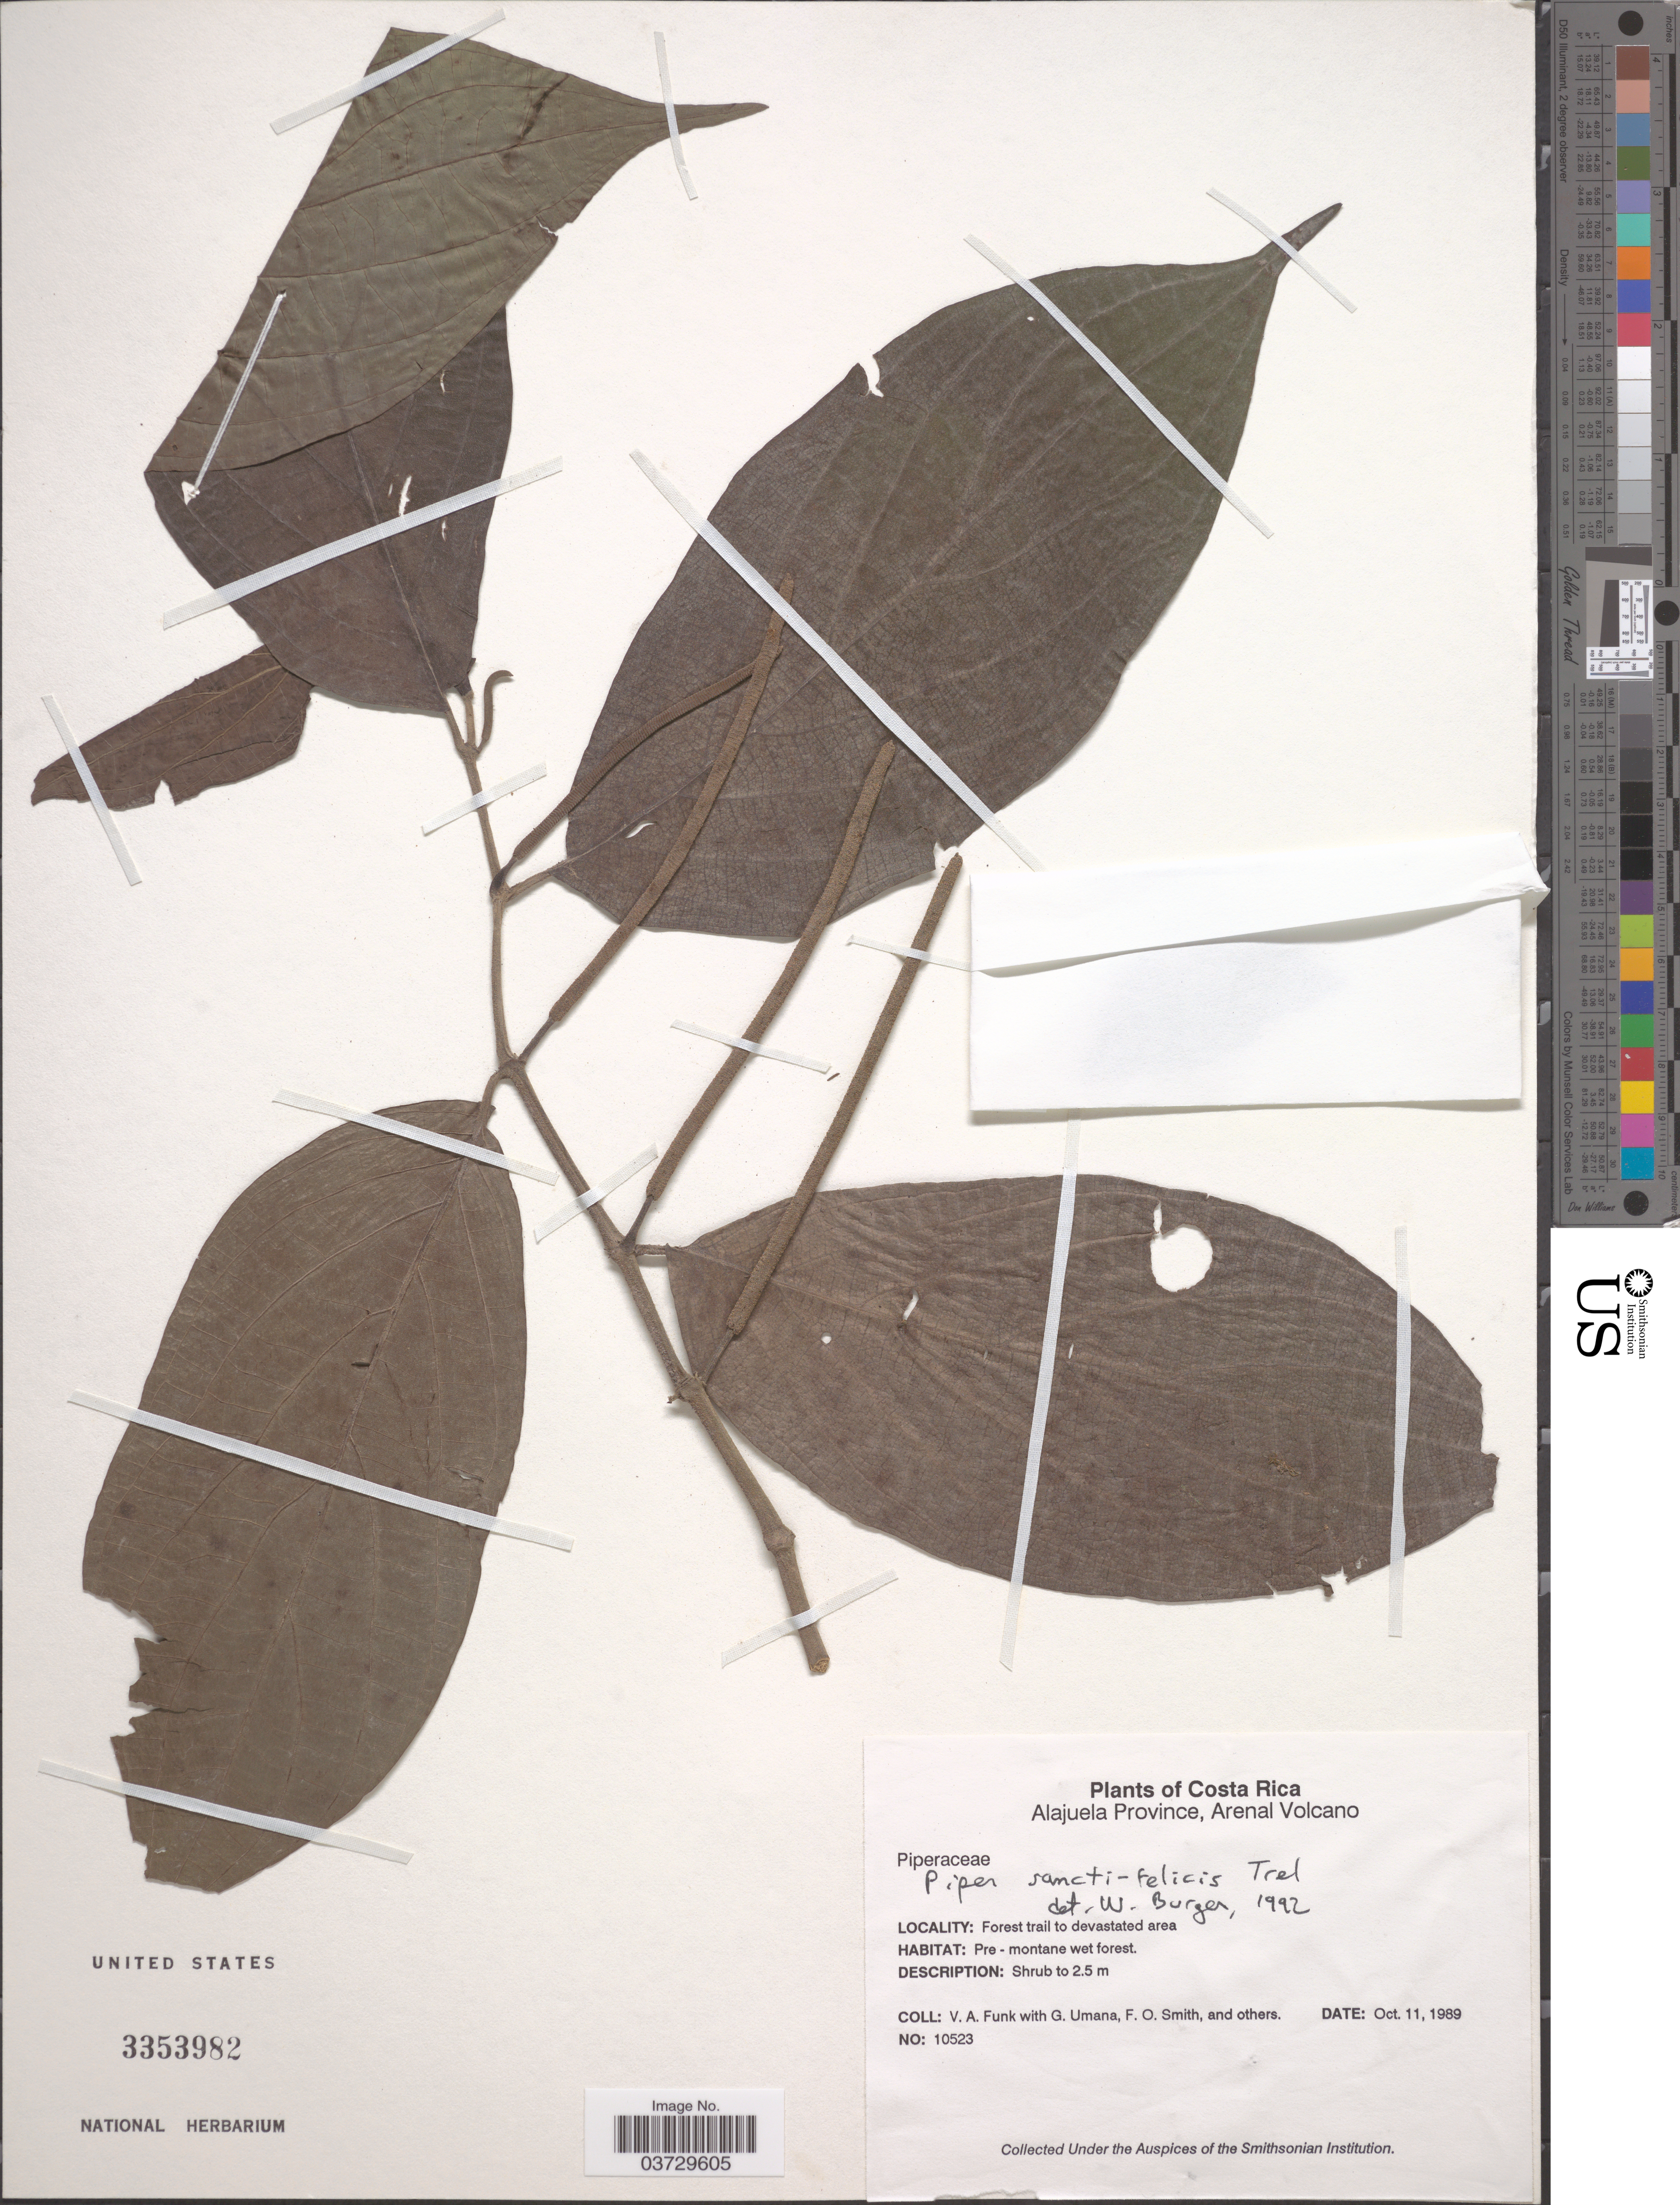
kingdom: Plantae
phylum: Tracheophyta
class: Magnoliopsida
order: Piperales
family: Piperaceae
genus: Piper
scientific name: Piper sancti-felicis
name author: Trel.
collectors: V. Funk, G. Umana, F. Smith & et al.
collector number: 10523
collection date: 1989-10-11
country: Costa Rica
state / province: Alajuela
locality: Arenal Volcano. Forest trail to devastated area.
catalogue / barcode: US 3353982